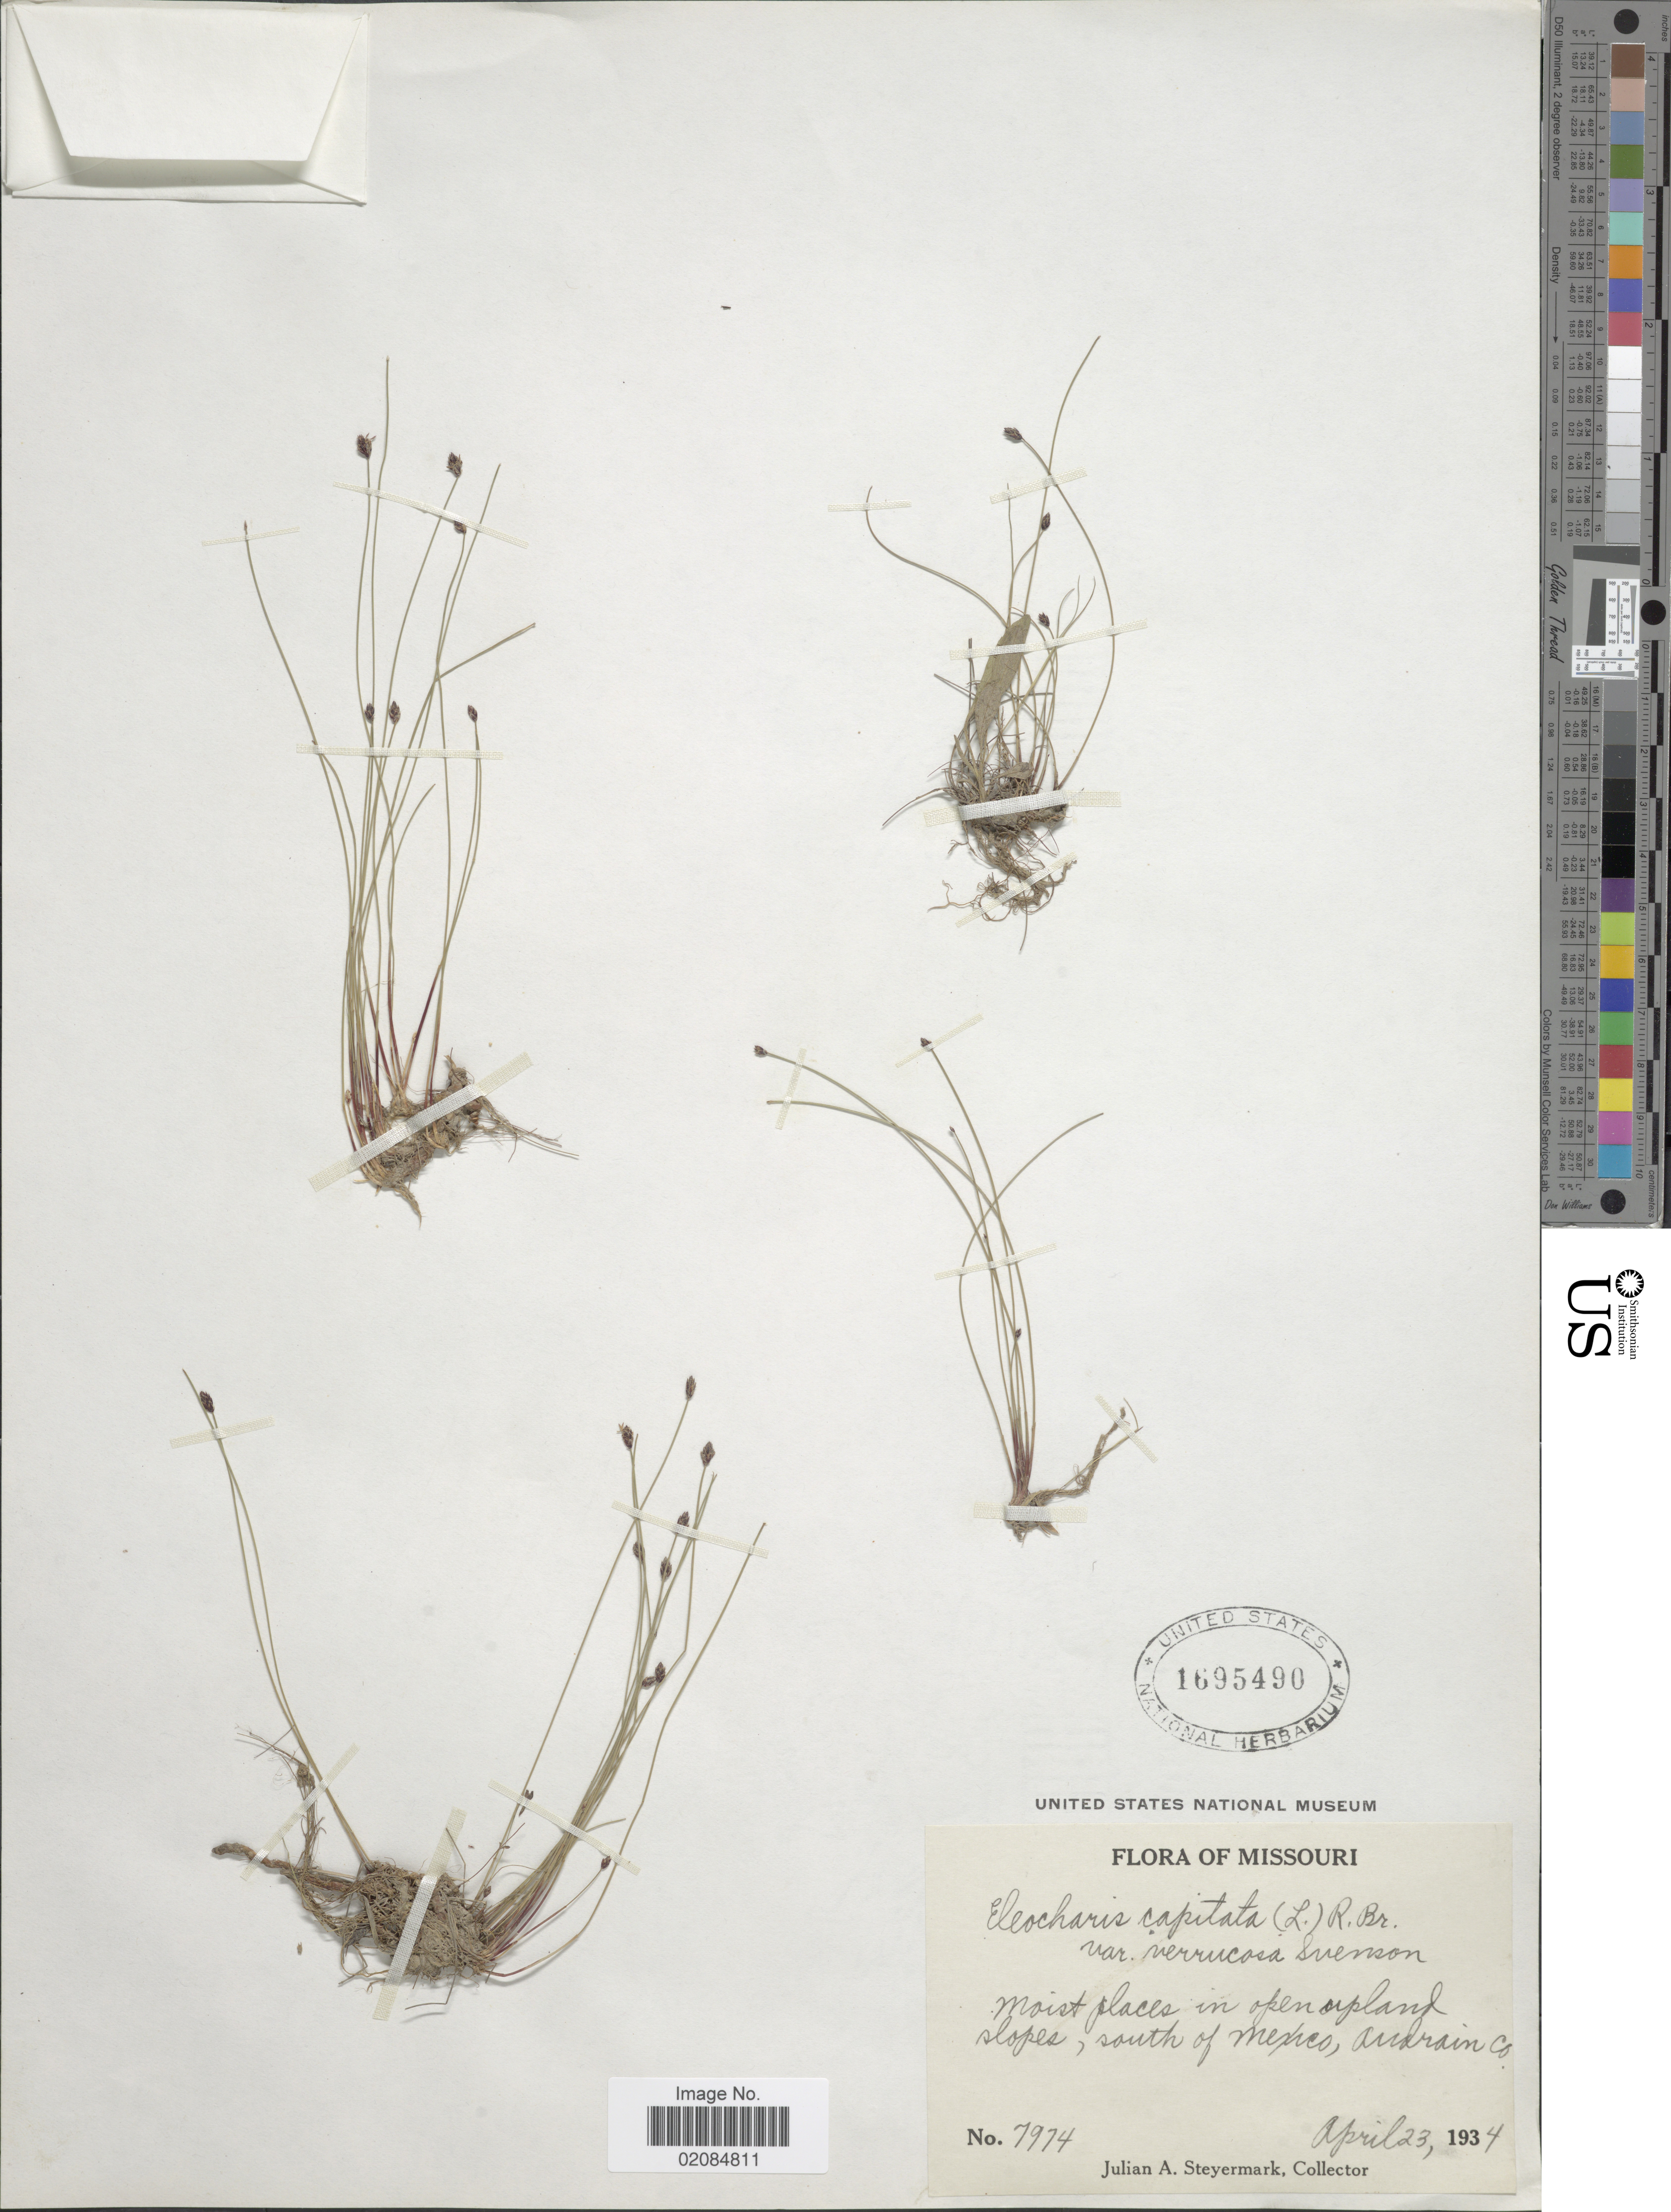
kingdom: Plantae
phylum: Tracheophyta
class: Liliopsida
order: Poales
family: Cyperaceae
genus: Eleocharis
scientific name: Eleocharis verrucosa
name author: (Svenson) L. J. Harms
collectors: J. Steyermark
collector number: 7974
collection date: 1934-04-23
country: United States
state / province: Missouri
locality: Moist places in open upland slopes, south of Mexico, Audrain Co.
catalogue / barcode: US 1695490